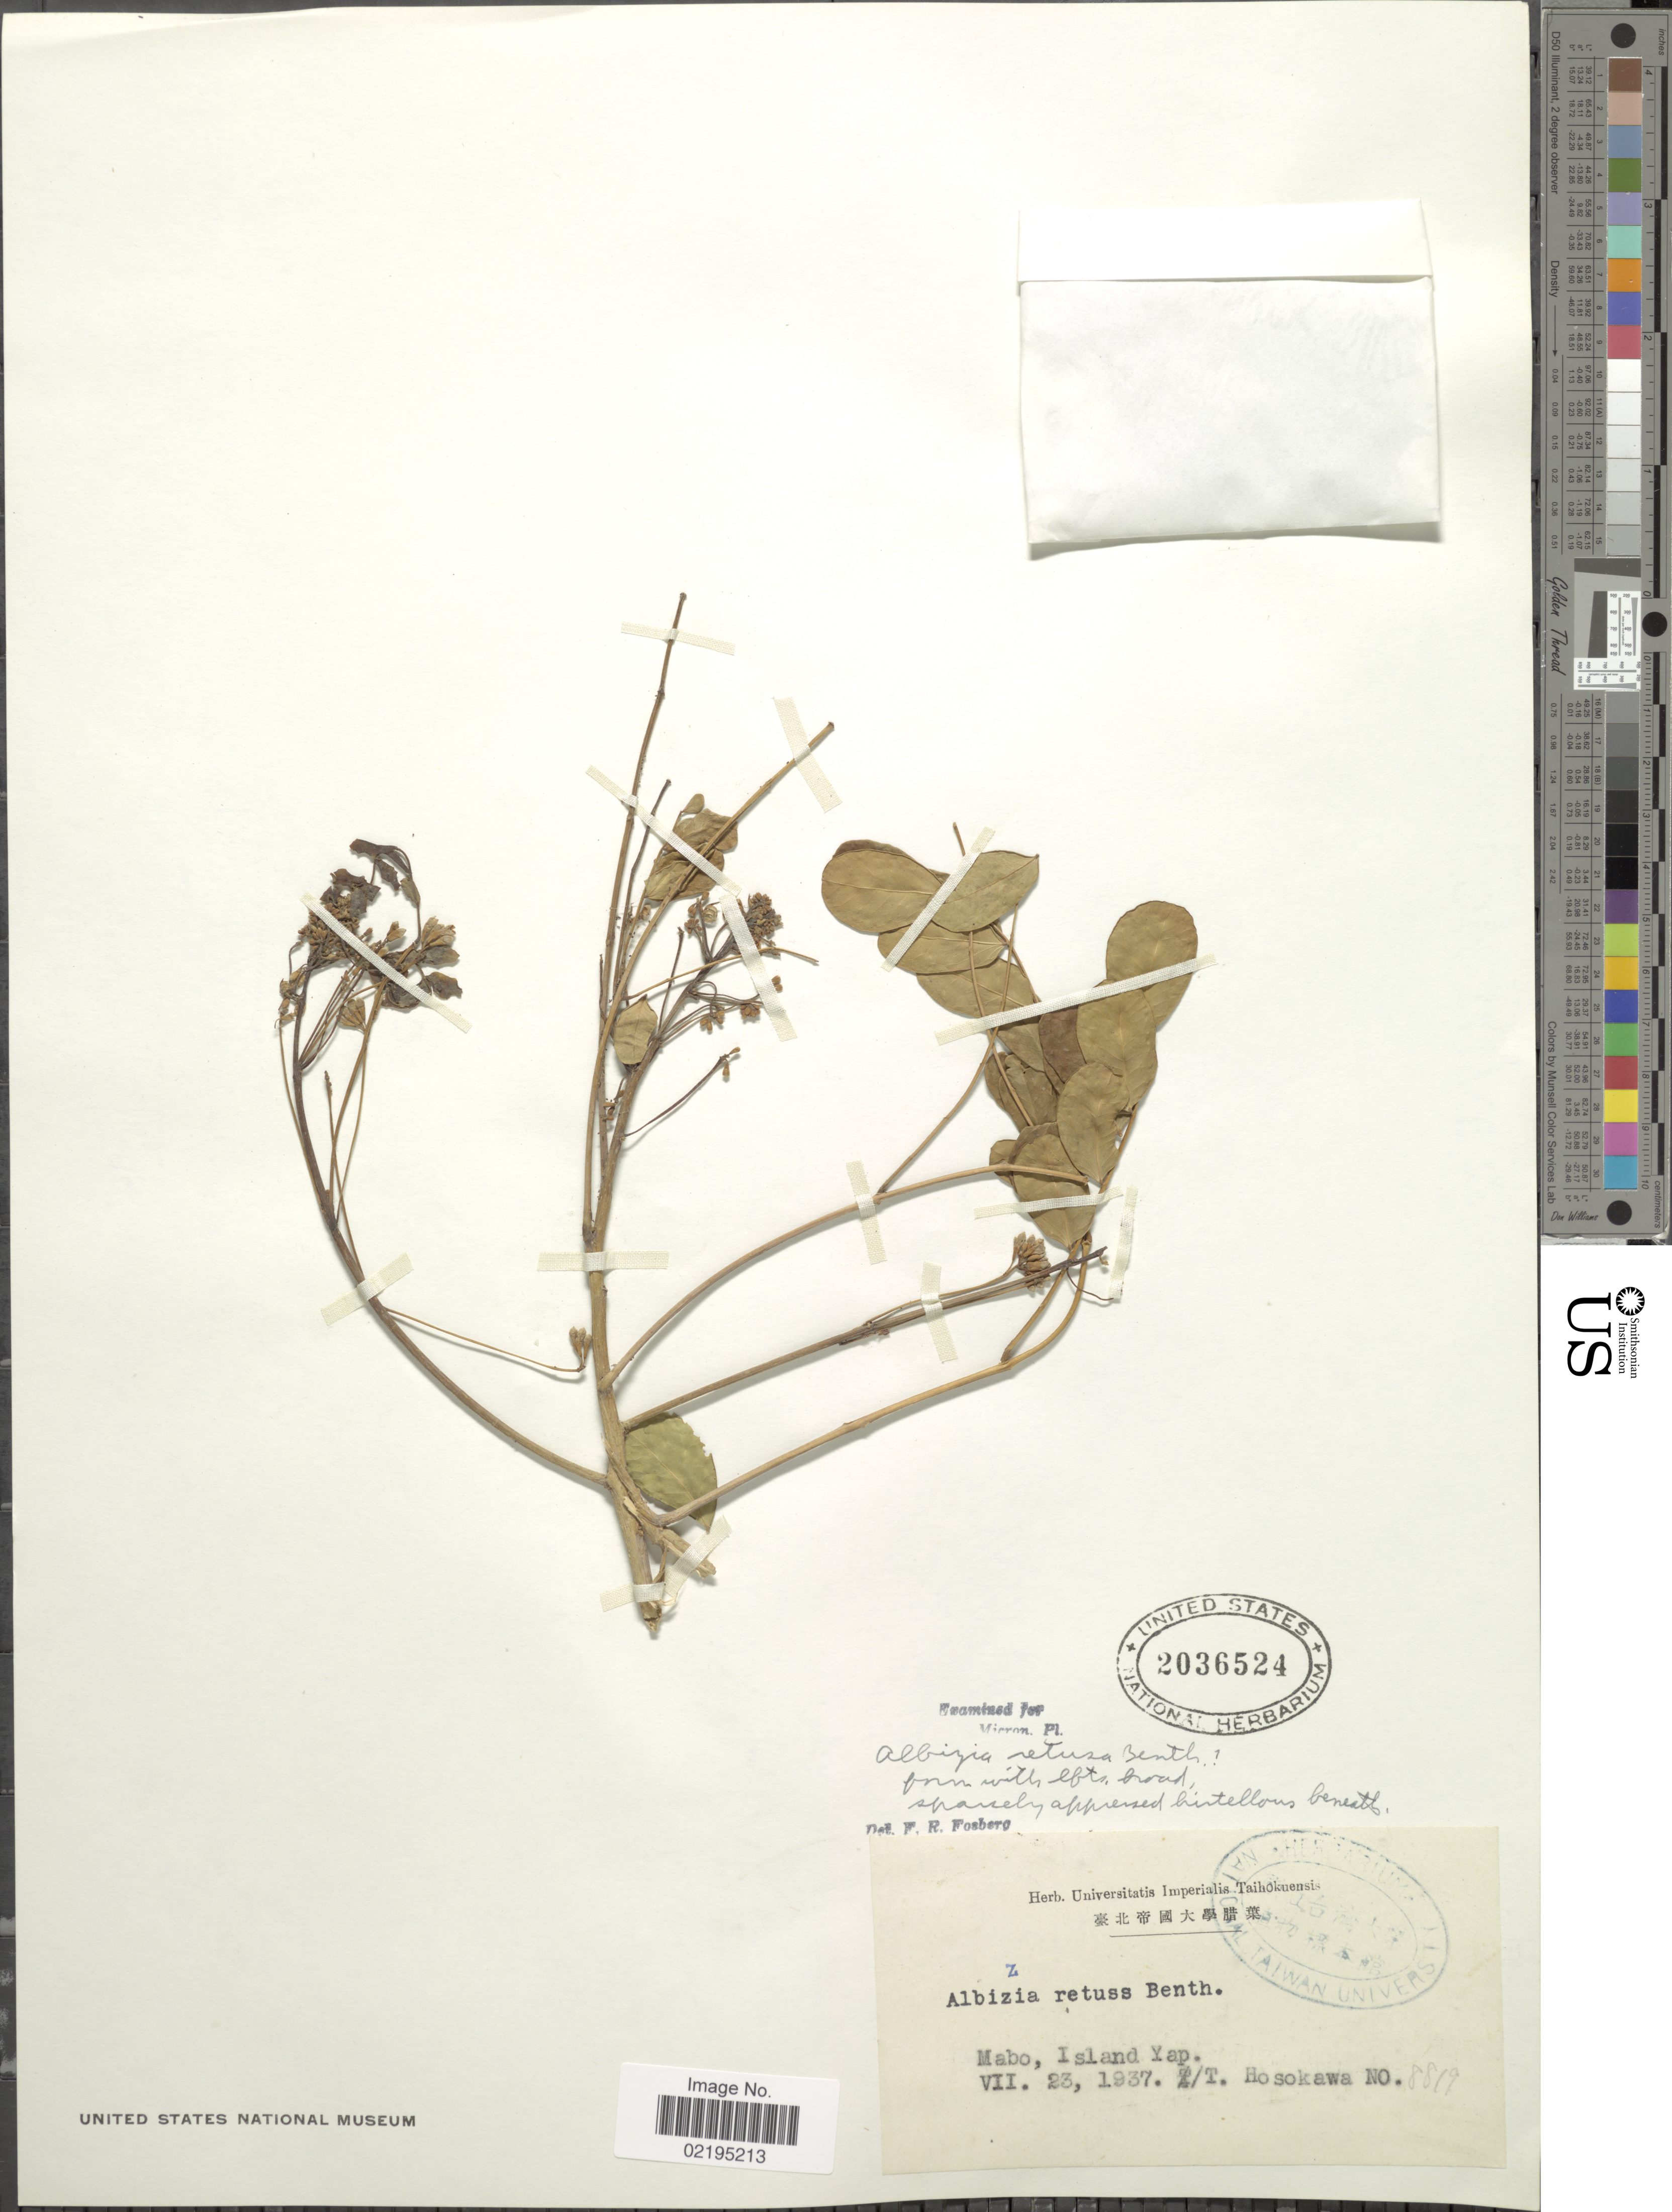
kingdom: Plantae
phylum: Tracheophyta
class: Magnoliopsida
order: Fabales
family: Fabaceae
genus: Albizia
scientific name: Albizia retusa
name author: Benth.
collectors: T. Hosokawa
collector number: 8819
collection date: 1937-07-23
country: Micronesia, Federated States of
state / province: Yap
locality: Mabo, Island Yap.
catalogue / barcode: US 2036524